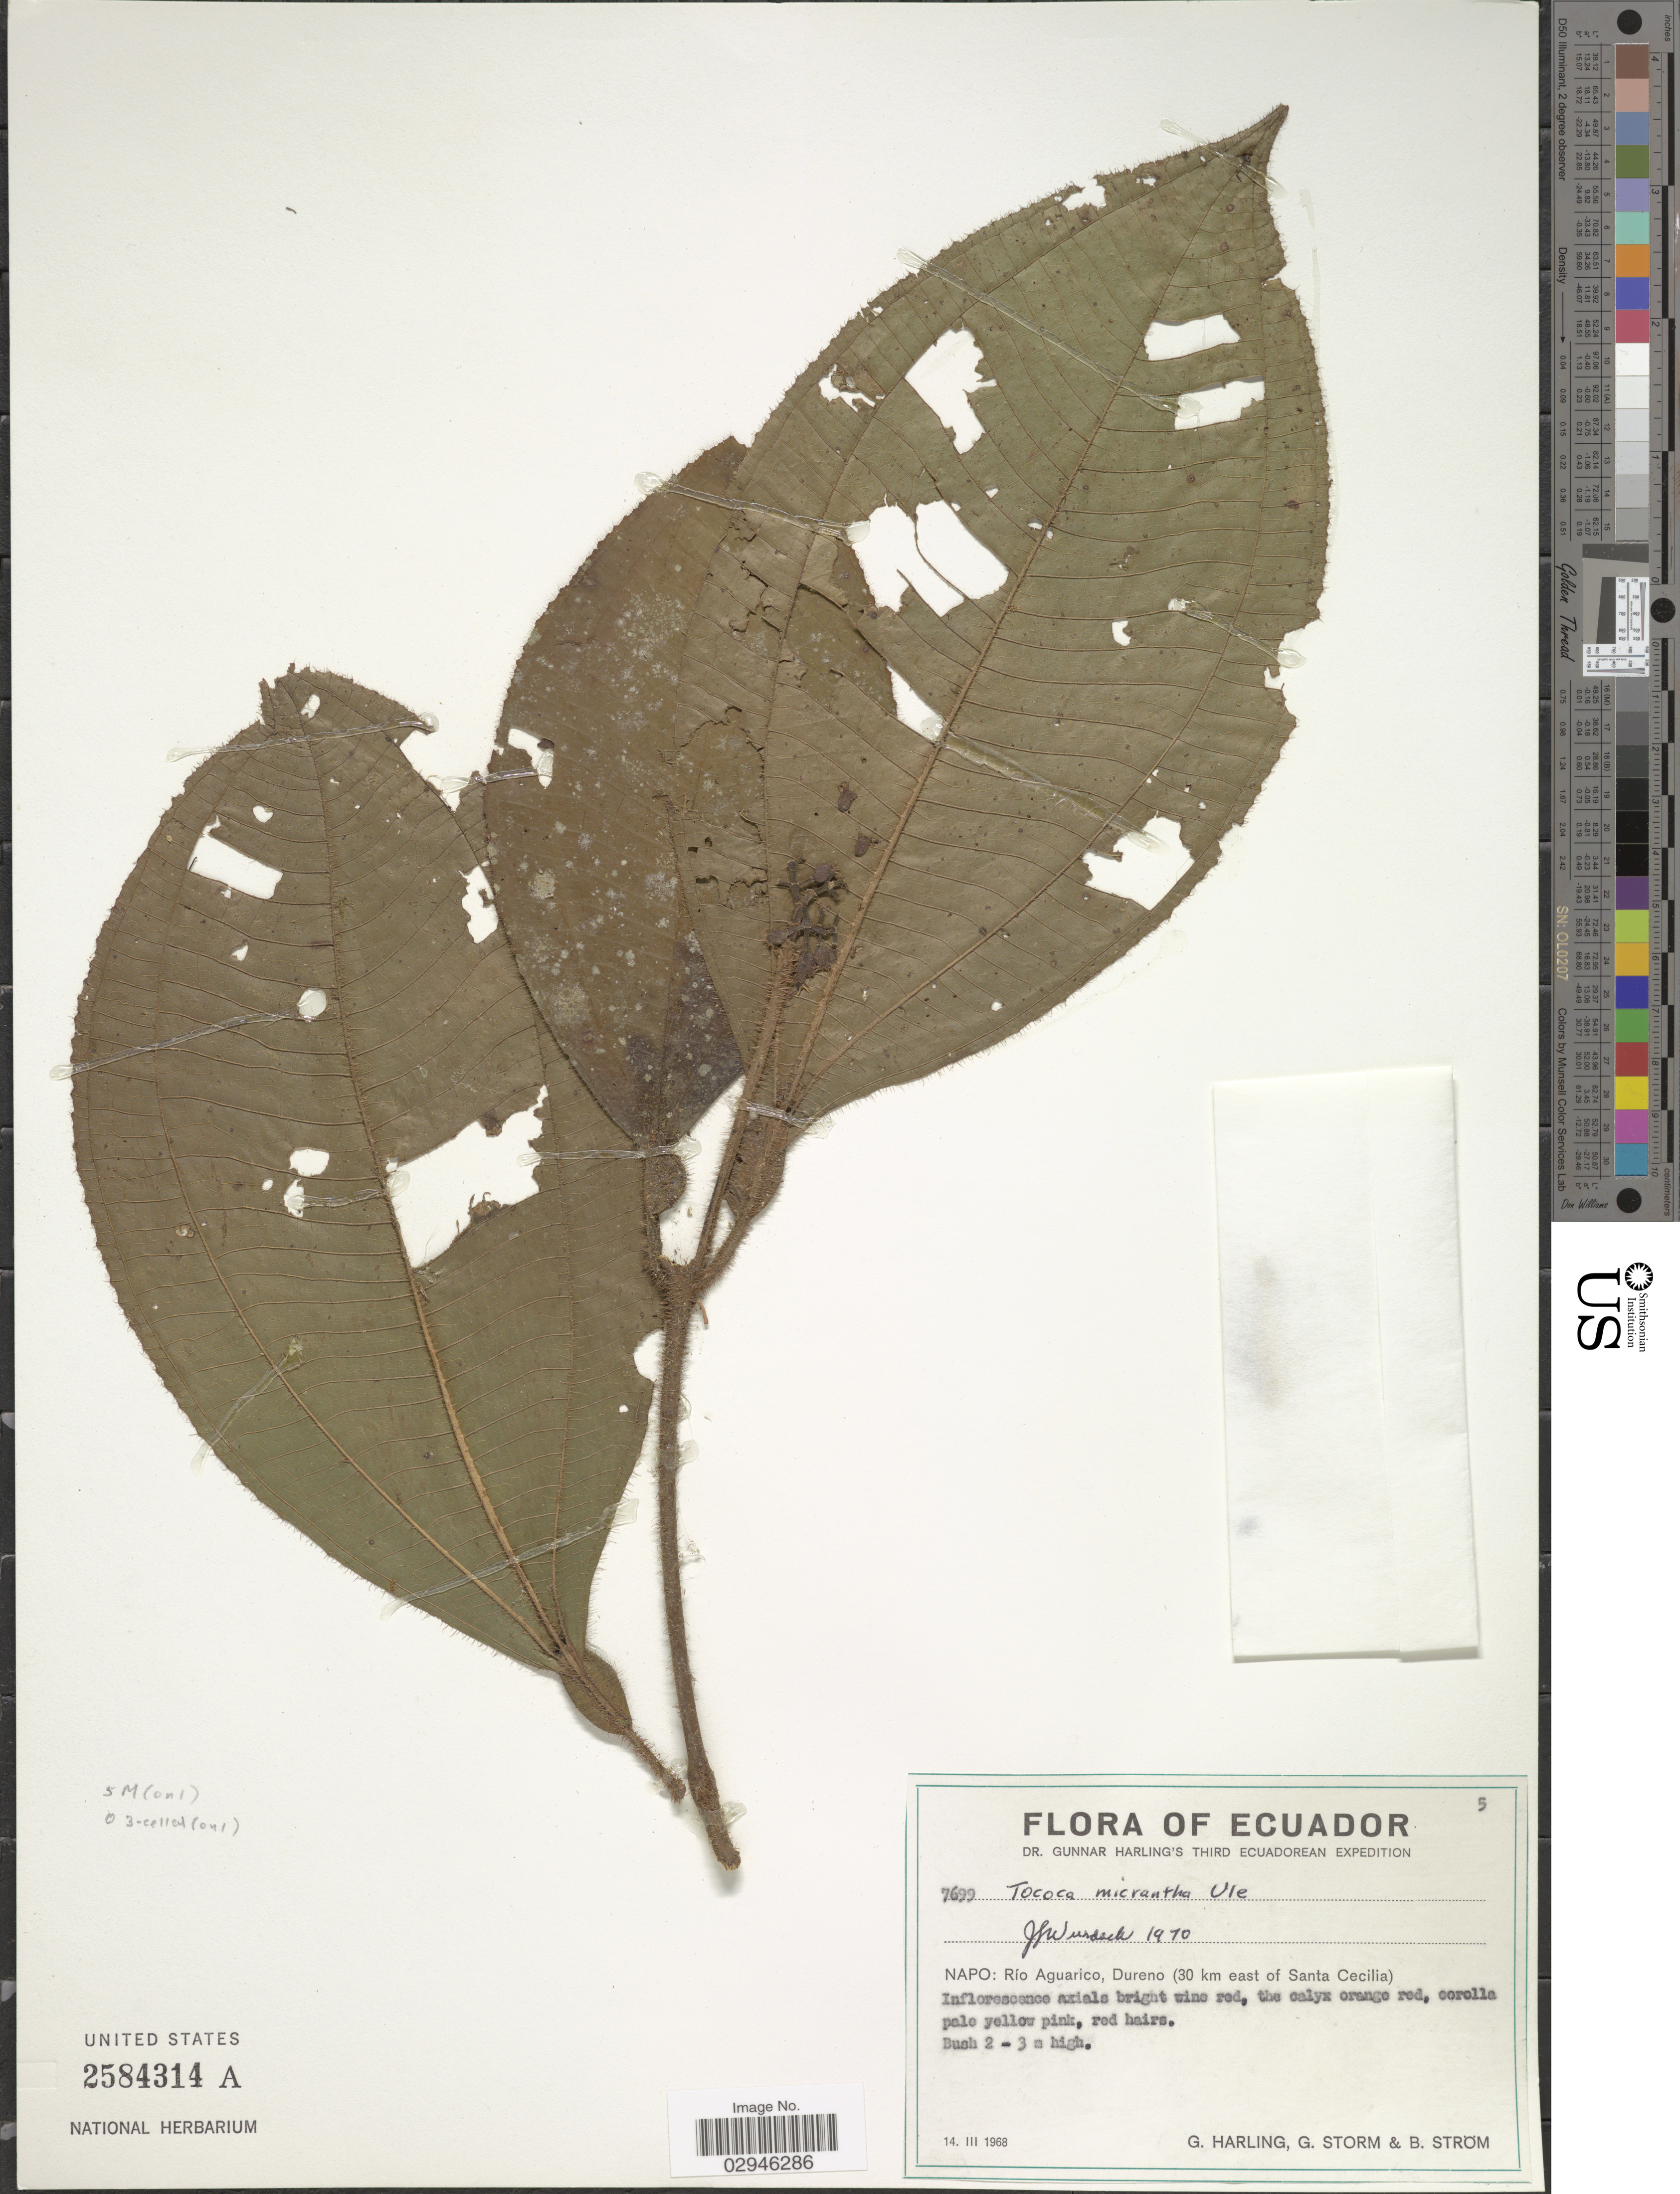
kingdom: Plantae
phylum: Tracheophyta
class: Magnoliopsida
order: Myrtales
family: Melastomataceae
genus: Tococa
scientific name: Tococa caquetana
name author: Sprague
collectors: G. Harling, G. Storm & B. Ström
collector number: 7699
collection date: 1968-03-14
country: Ecuador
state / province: Napo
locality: Río Aguarico, Dureno (30 km east of Santa Cecilia).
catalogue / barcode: US 2584314A